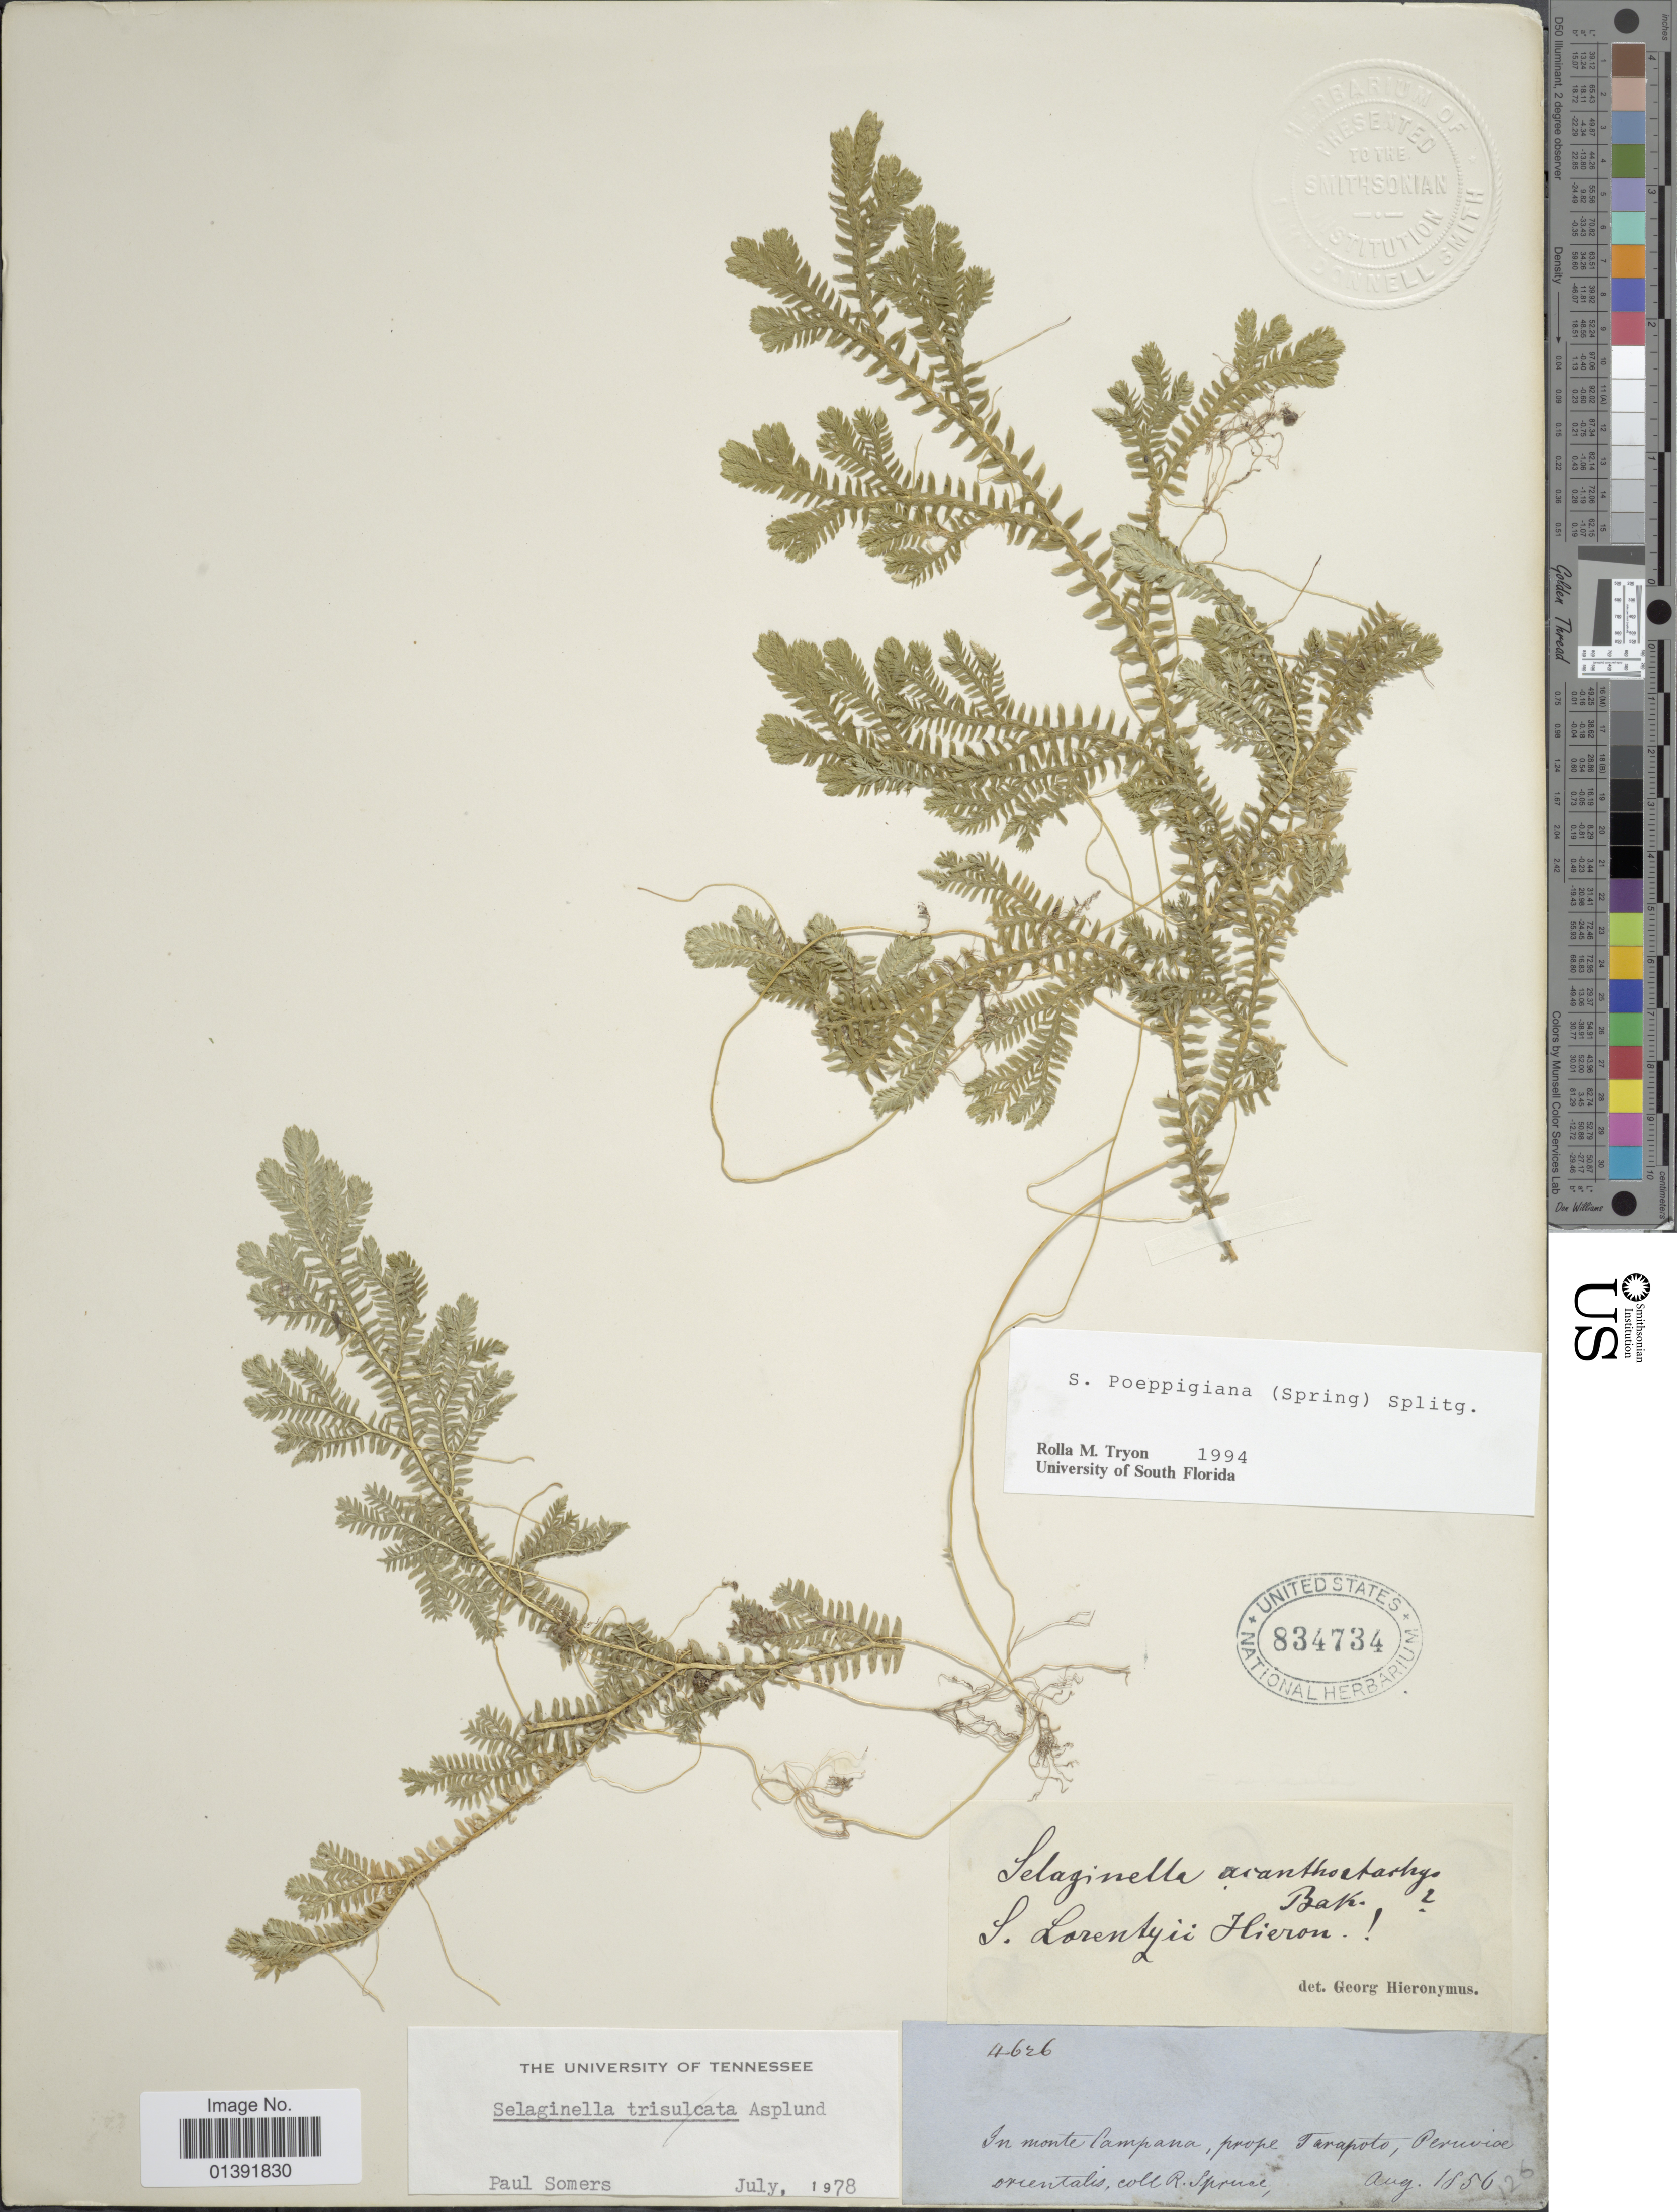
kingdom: Plantae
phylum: Tracheophyta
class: Lycopodiopsida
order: Selaginellales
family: Selaginellaceae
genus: Selaginella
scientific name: Selaginella silvestris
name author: Aspl.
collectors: R. Spruce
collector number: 4626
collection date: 1856-08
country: Peru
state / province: San Martín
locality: In monte Campana, prope Tarapoto, Province orientalis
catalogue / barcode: US 834734